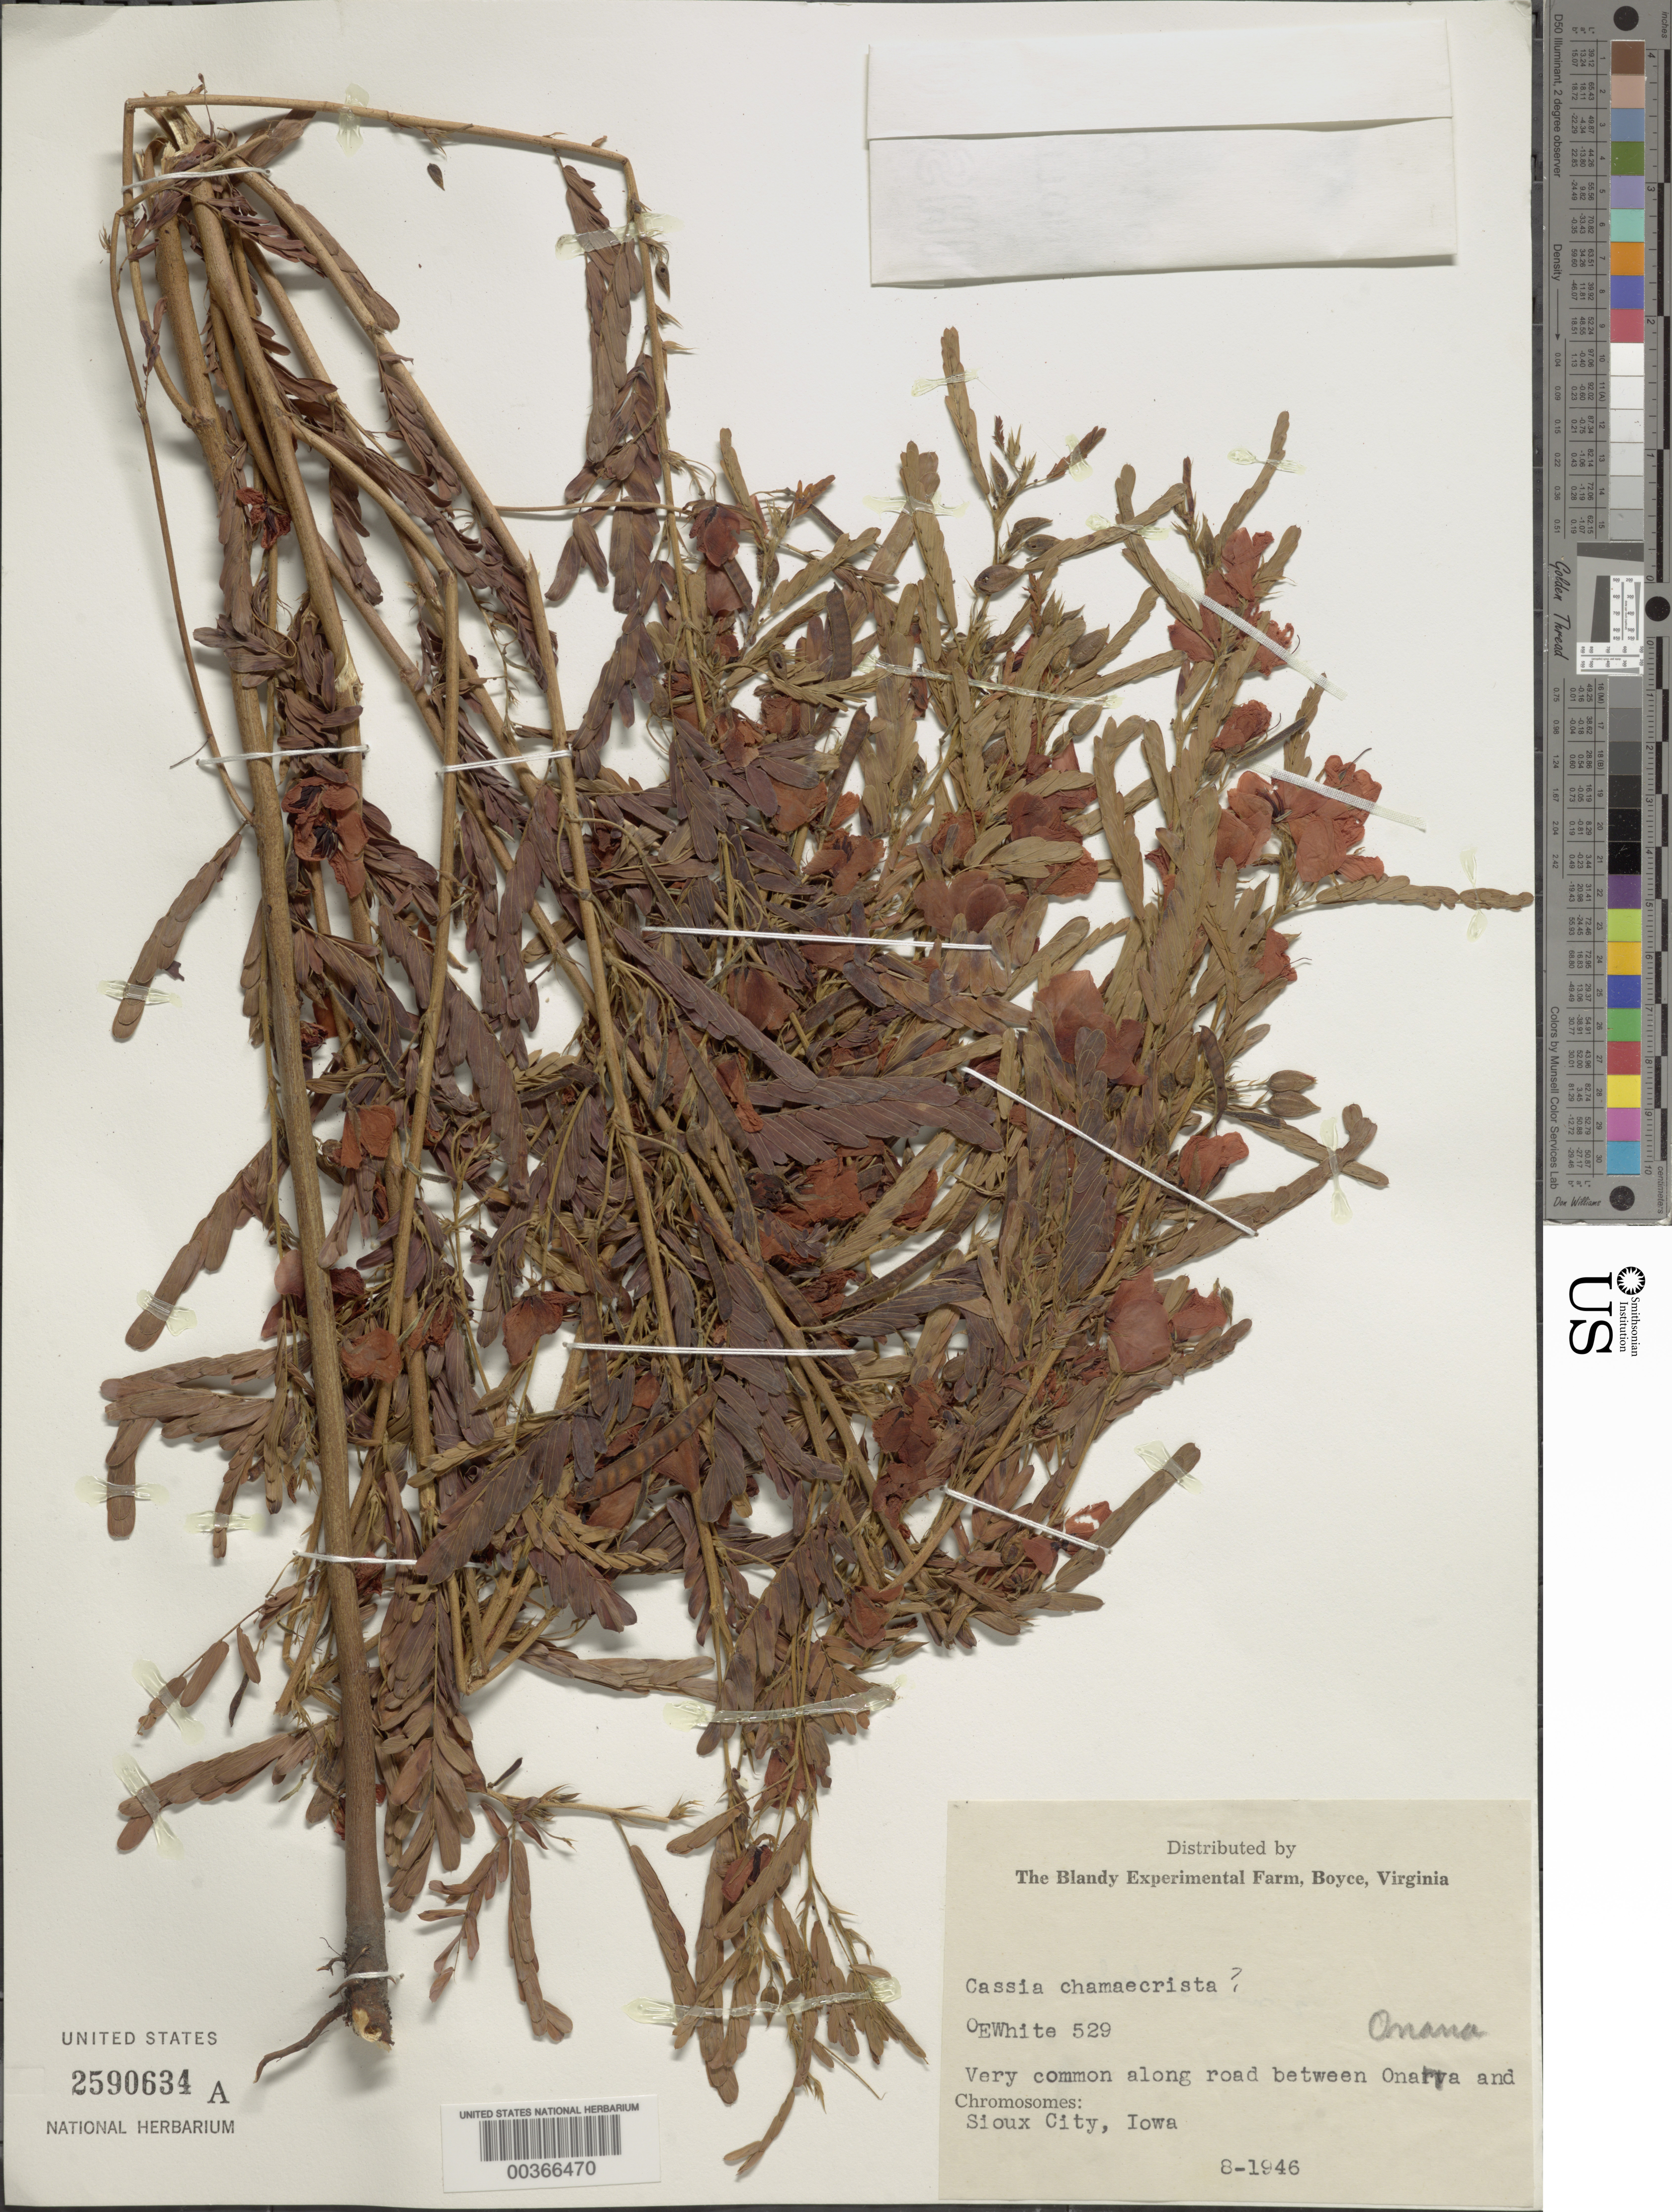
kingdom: Plantae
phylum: Tracheophyta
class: Magnoliopsida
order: Fabales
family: Fabaceae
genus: Chamaecrista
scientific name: Chamaecrista fasciculata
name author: (Michx.) Greene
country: United States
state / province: Iowa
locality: Along road between onona and sioux city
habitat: Along road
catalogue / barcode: US 2590634A